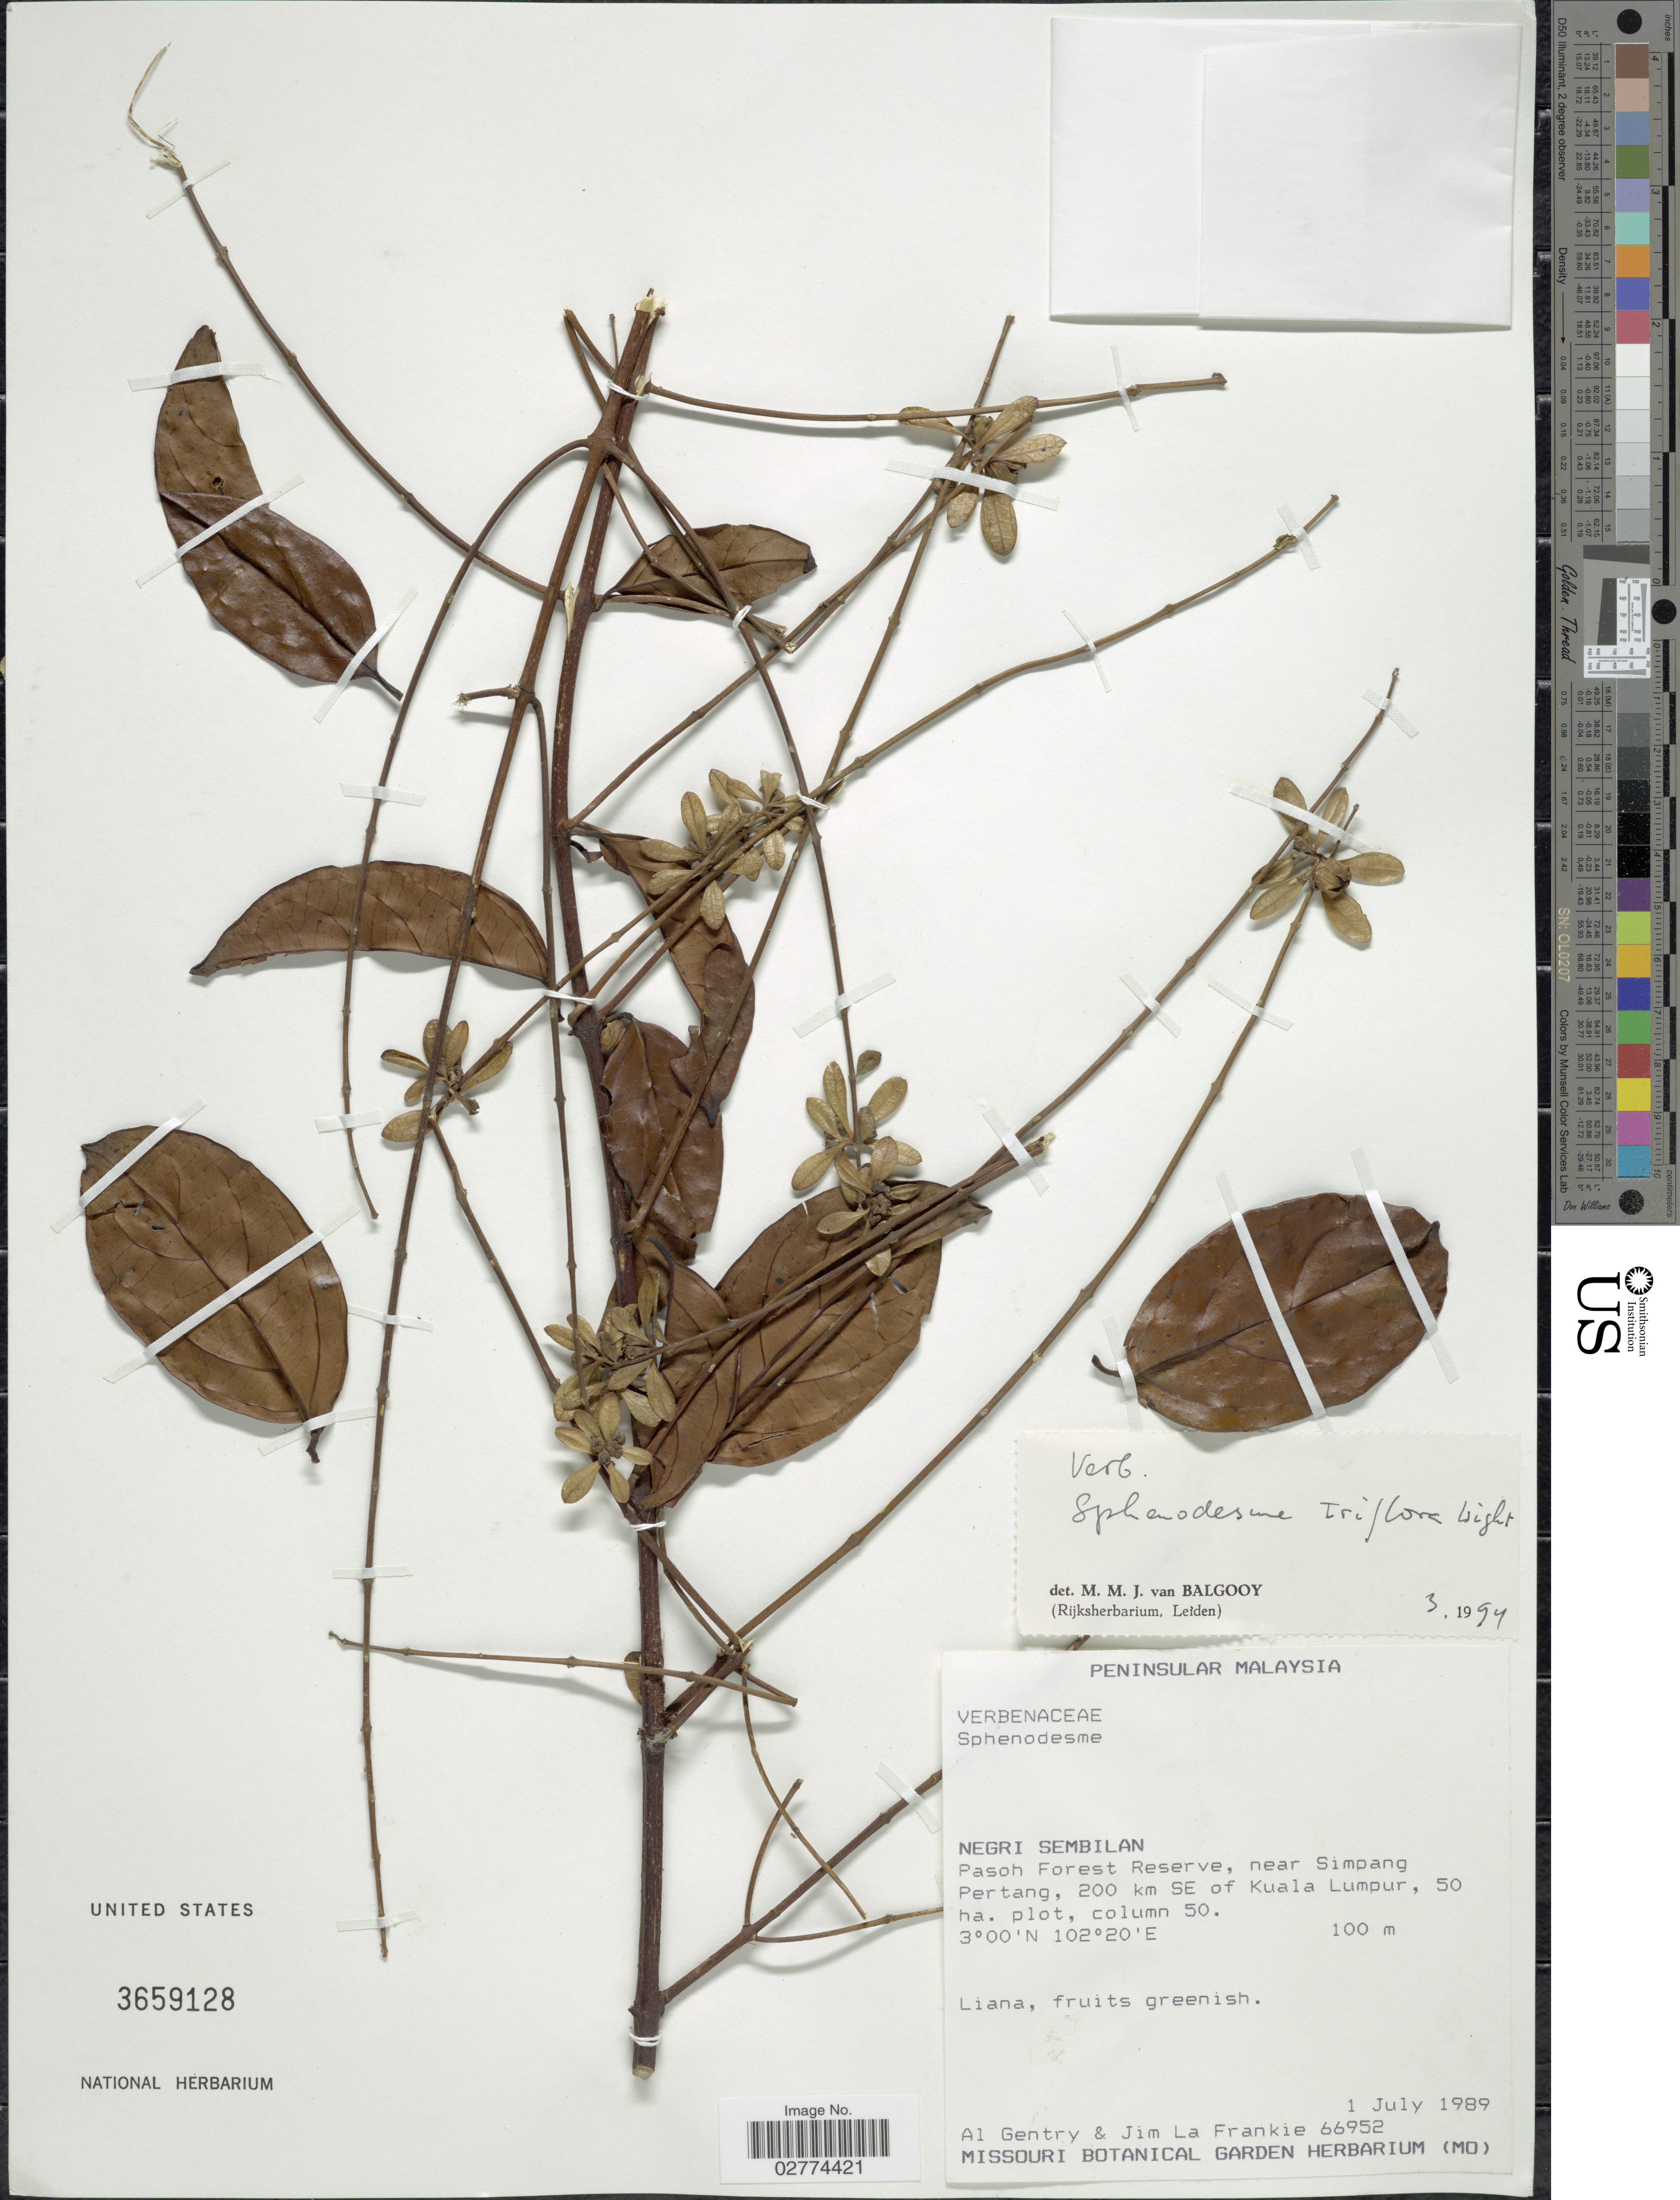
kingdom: Plantae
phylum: Tracheophyta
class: Magnoliopsida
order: Lamiales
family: Lamiaceae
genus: Sphenodesme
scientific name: Sphenodesme triflora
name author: Wight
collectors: A. H. Gentry & J. La Frankie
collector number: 66952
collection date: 1989-07-01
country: Malaysia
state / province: Negeri Sembilan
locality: Negri Sembilan. Pasoh Forest Reserve, near Simpang Pertang, 200 km SE of Kuala Lumpur, 50 ha. plot, column 50.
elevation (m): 100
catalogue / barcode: US 3659128